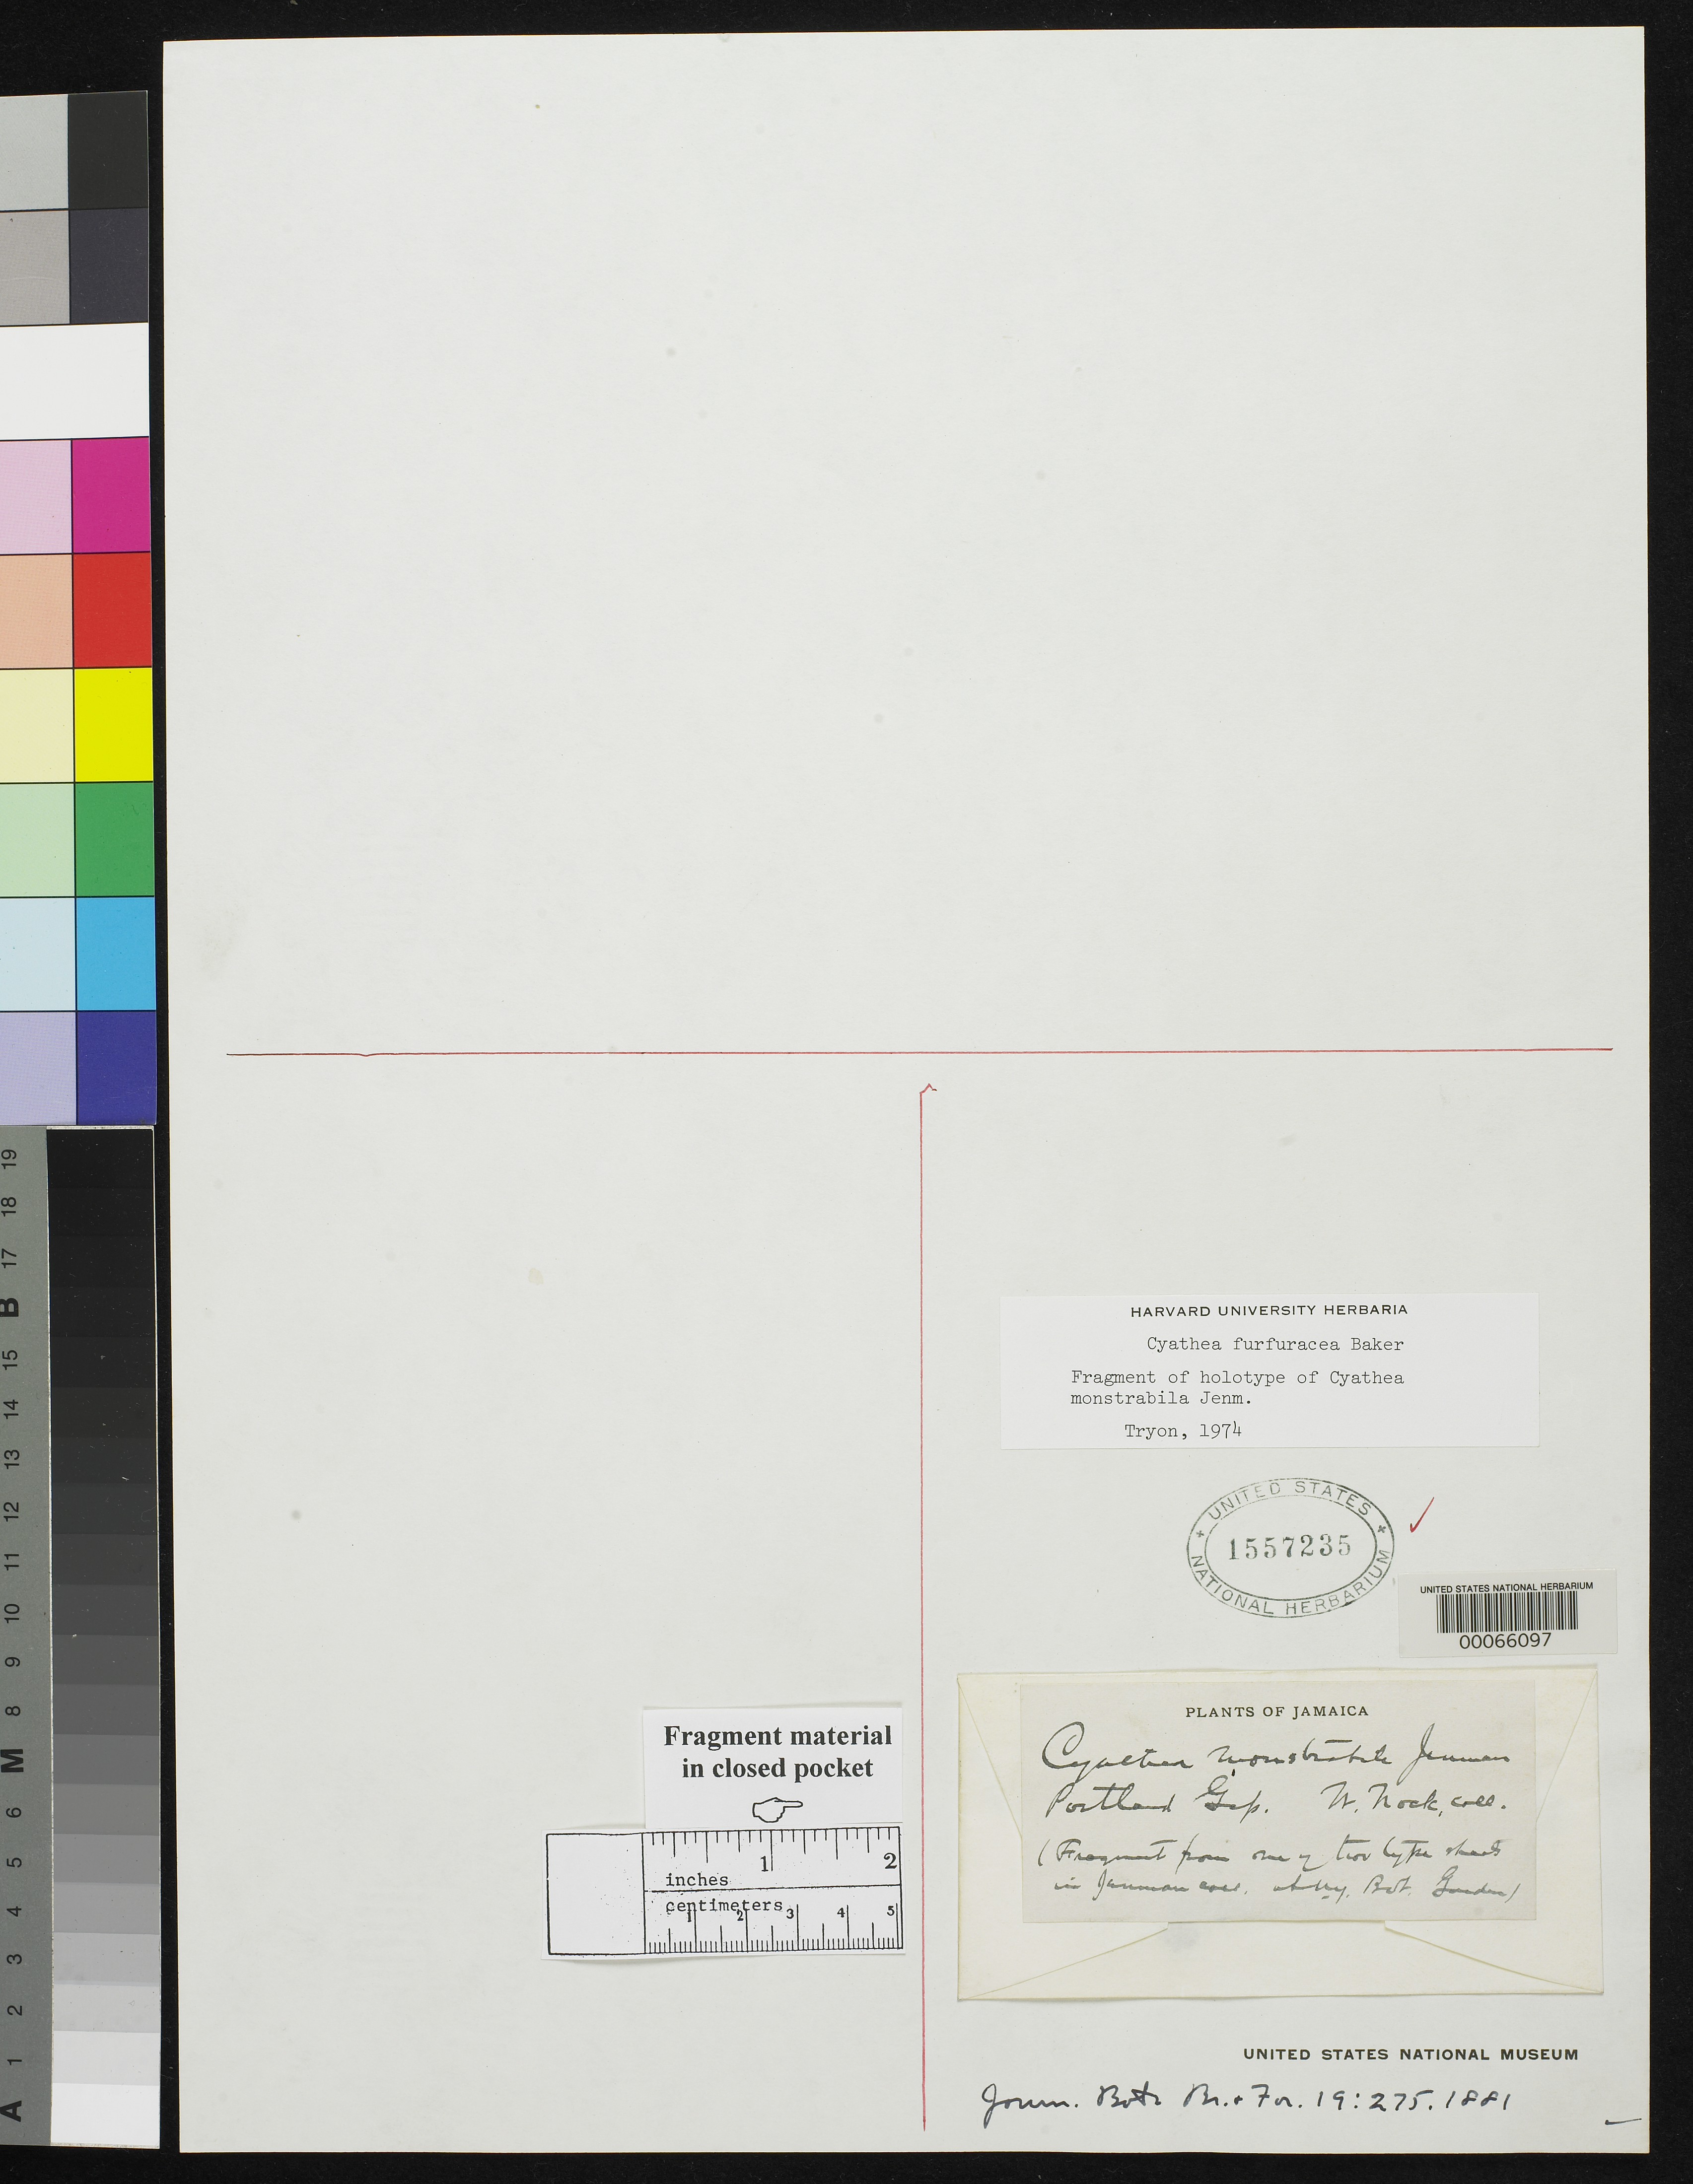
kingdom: Plantae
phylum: Tracheophyta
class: Polypodiopsida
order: Cyatheales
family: Cyatheaceae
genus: Cyathea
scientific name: Cyathea monstrabile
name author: Jenman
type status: Type Fragment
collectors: W. Nock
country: Jamaica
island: Greater Antilles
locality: Portland Gap.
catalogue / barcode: US 1557235